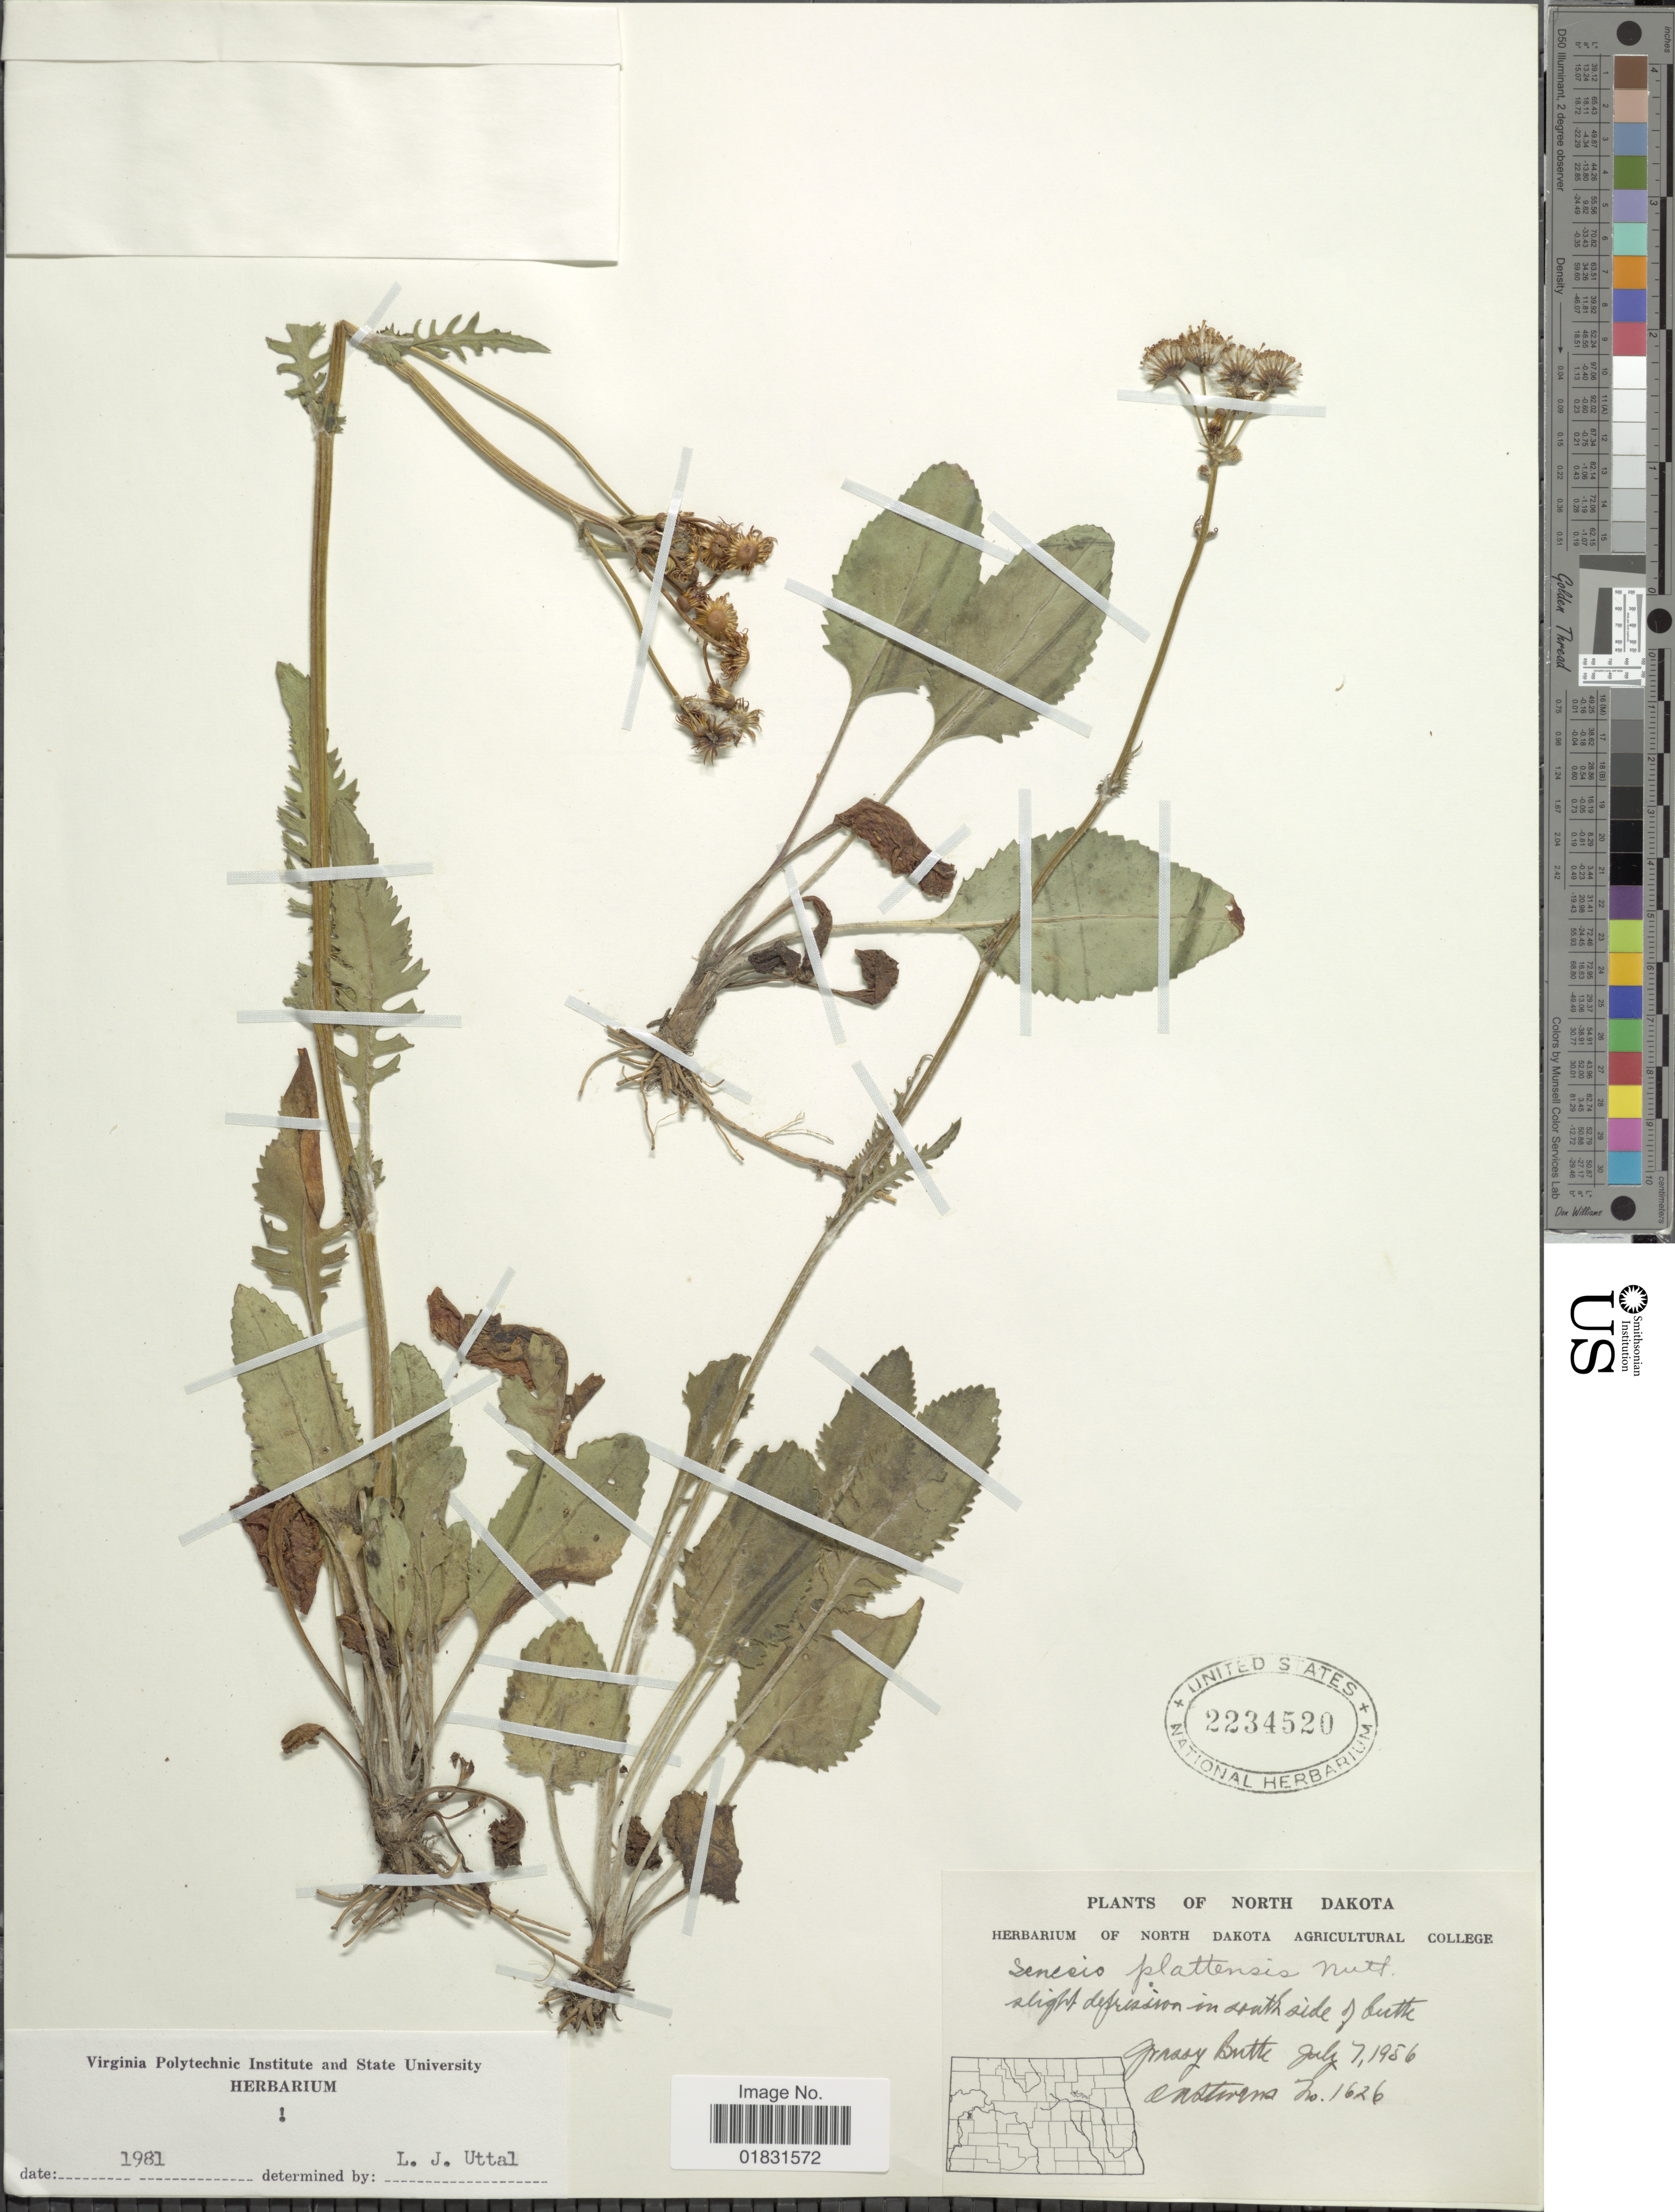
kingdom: Plantae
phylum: Tracheophyta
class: Magnoliopsida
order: Asterales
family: Asteraceae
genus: Packera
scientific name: Packera plattensis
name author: W.A. Weber & Á. Löve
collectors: O. A. Stevens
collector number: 1626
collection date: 1956-07-07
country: United States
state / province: North Dakota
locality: Slight depression in south side of Butte, Grassy Butte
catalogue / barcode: US 2234520